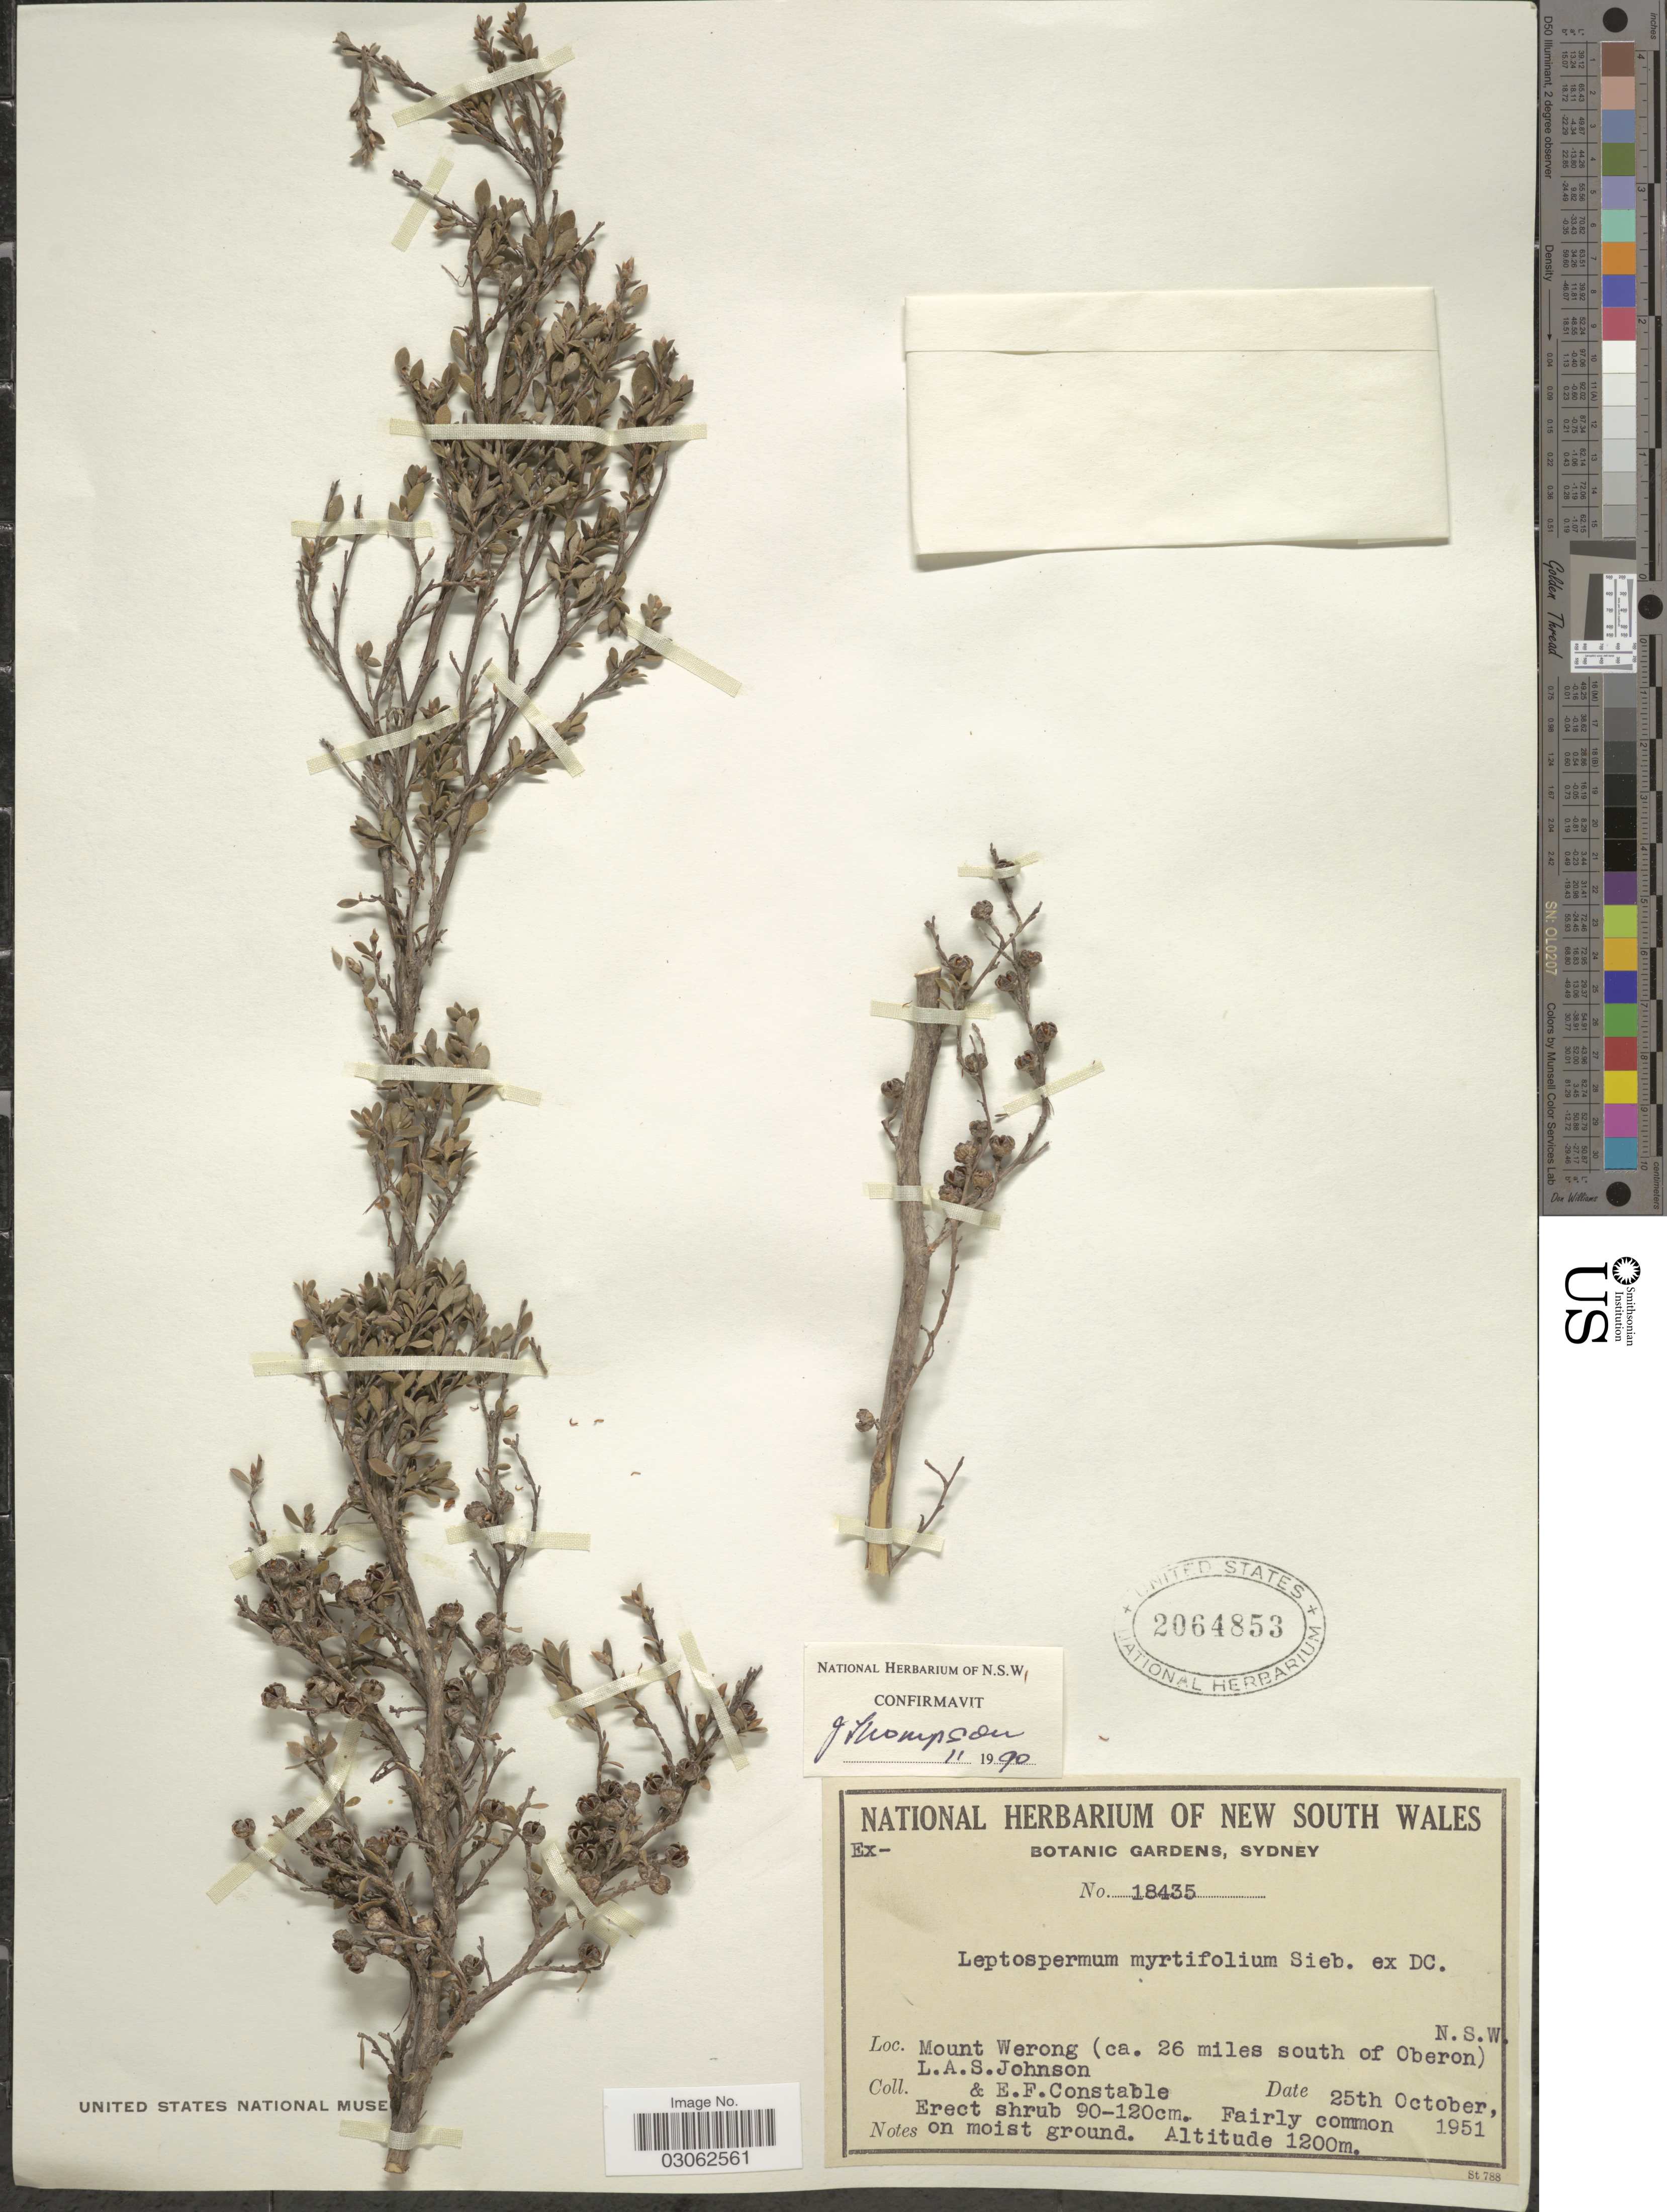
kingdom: Plantae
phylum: Tracheophyta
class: Magnoliopsida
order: Myrtales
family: Myrtaceae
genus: Neofabricia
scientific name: Neofabricia myrtifolia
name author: Joy Thomps.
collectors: L. A. S. Johnson & E. F. Constable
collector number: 18435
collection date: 1951-10-25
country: Australia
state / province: New South Wales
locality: Mount Werong (ca. 26 miles south of Oberon). N.S.W.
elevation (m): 1200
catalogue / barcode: US 2064853